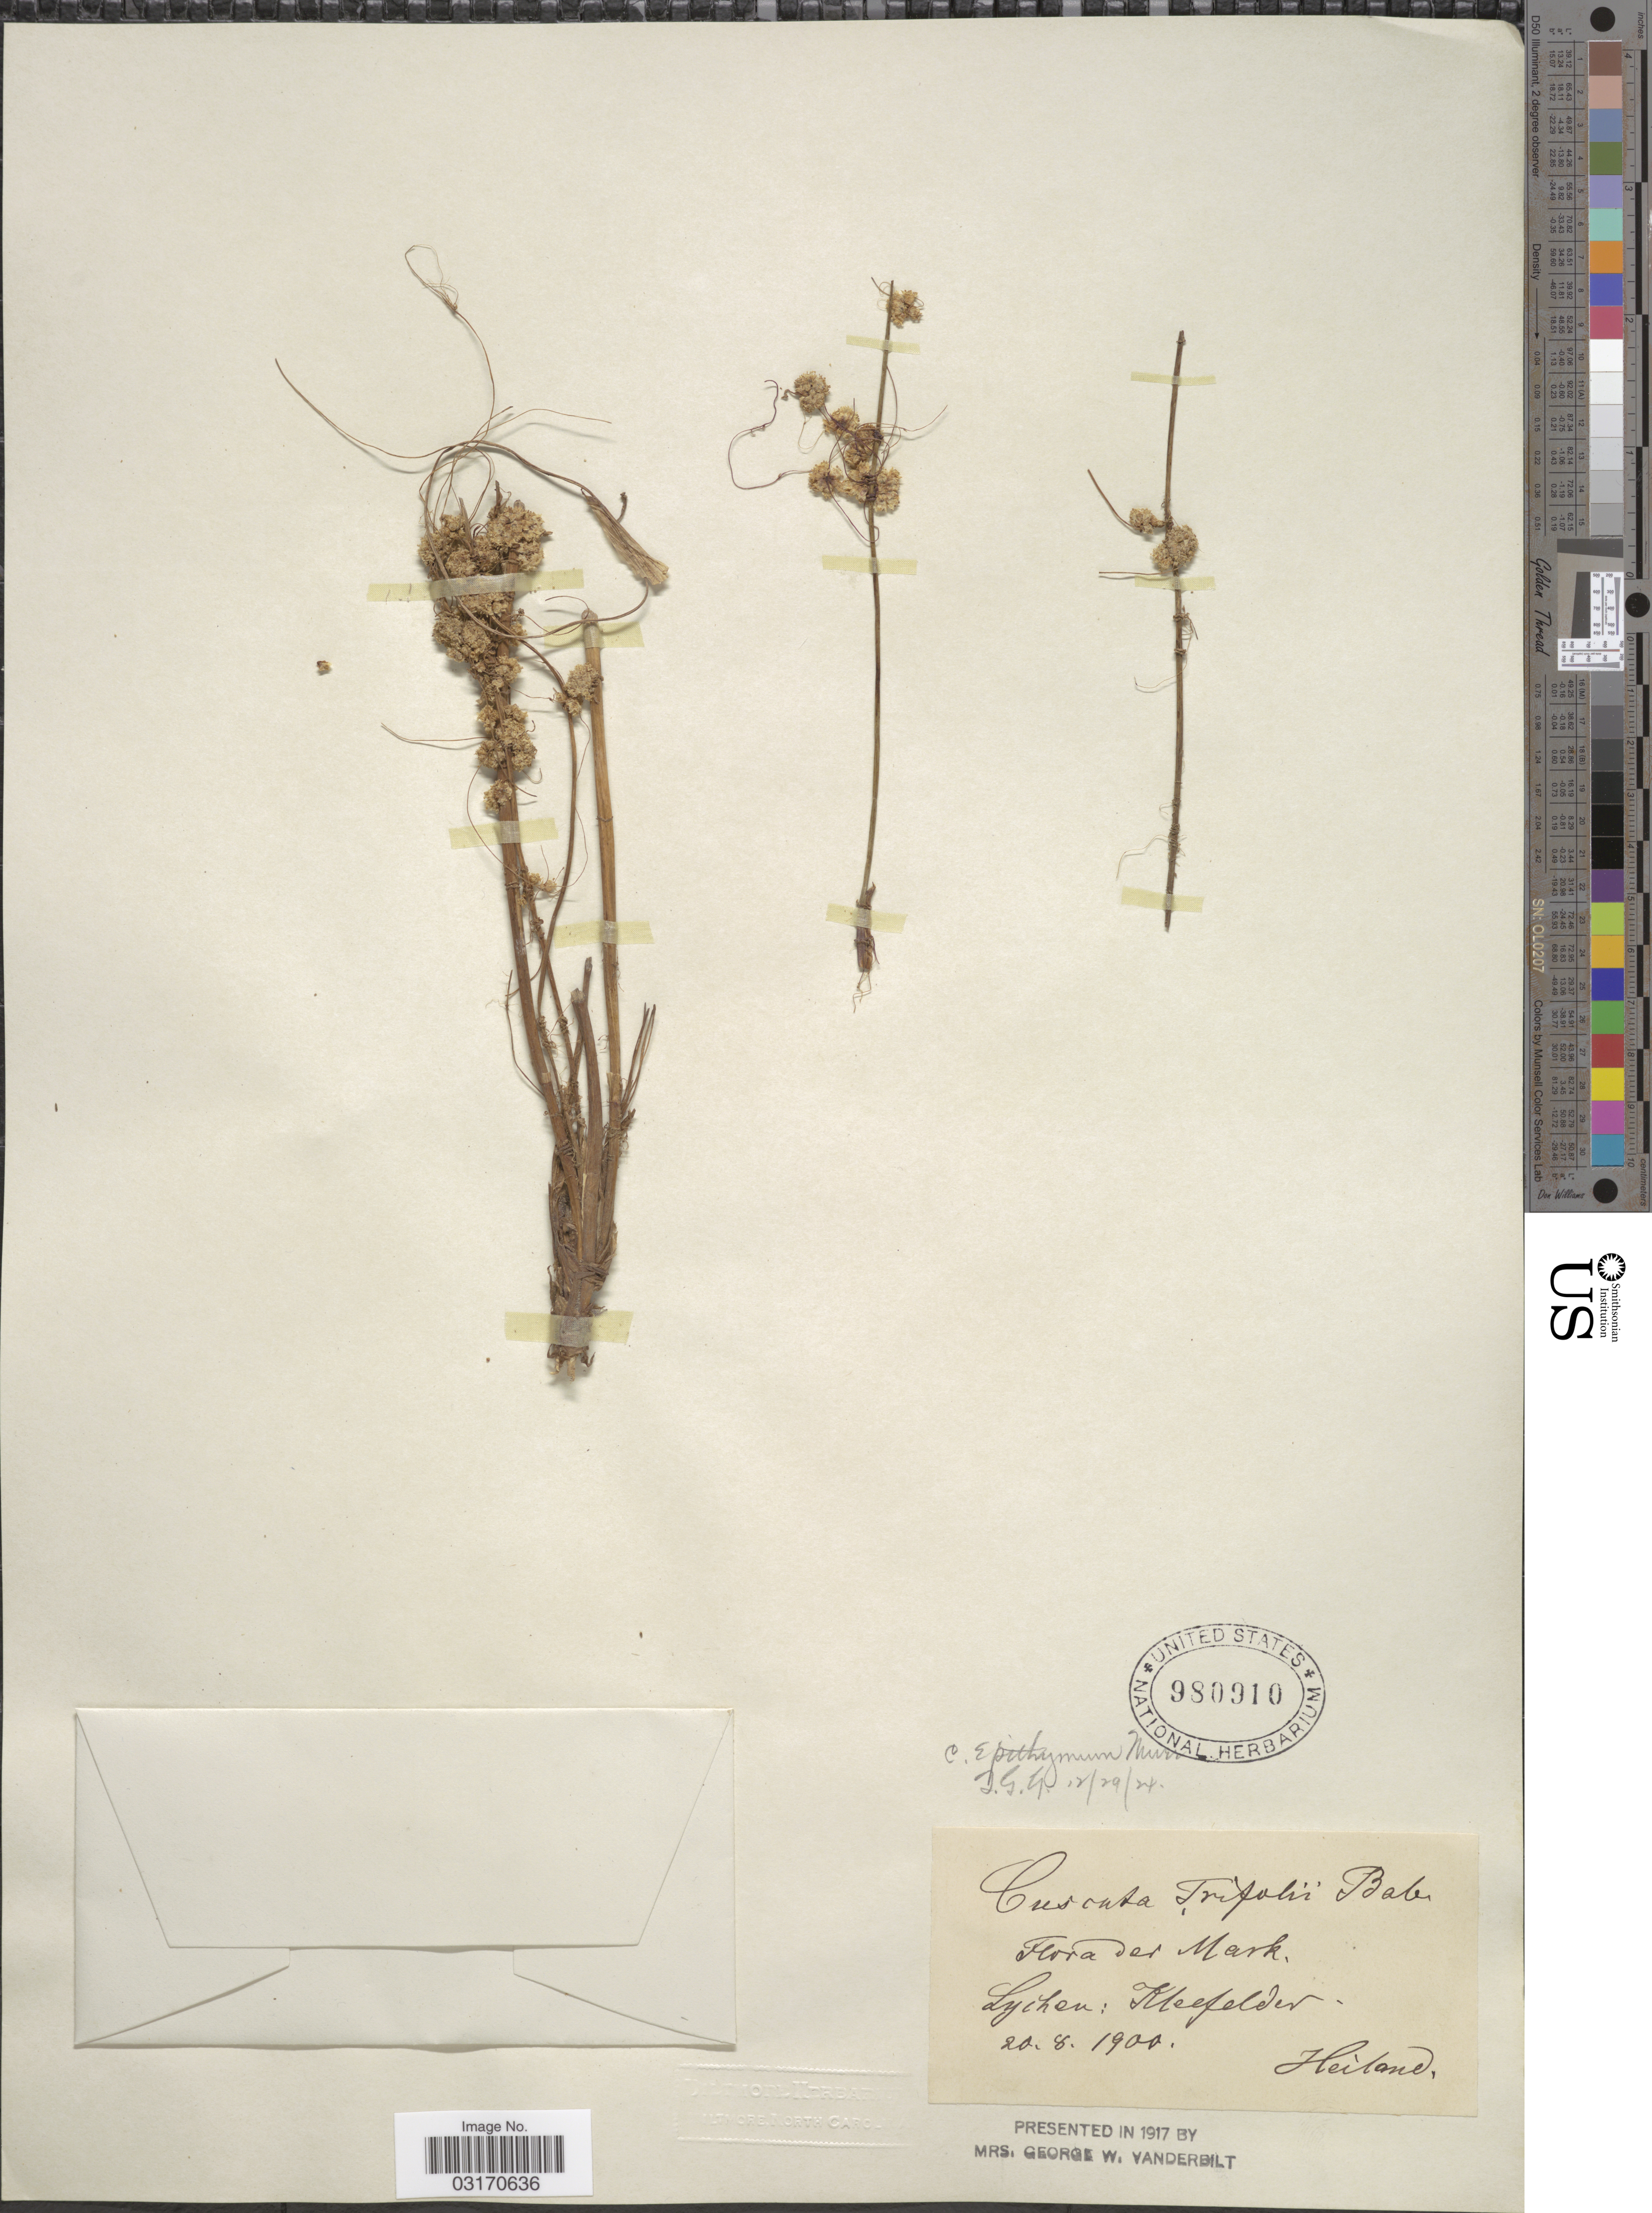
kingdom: Plantae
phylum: Tracheophyta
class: Magnoliopsida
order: Solanales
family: Convolvulaceae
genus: Cuscuta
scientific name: Cuscuta epithymum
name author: Murray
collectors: -. Heiland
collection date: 1900-08-20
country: Germany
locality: Lychen: Kleefelder.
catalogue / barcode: US 980910